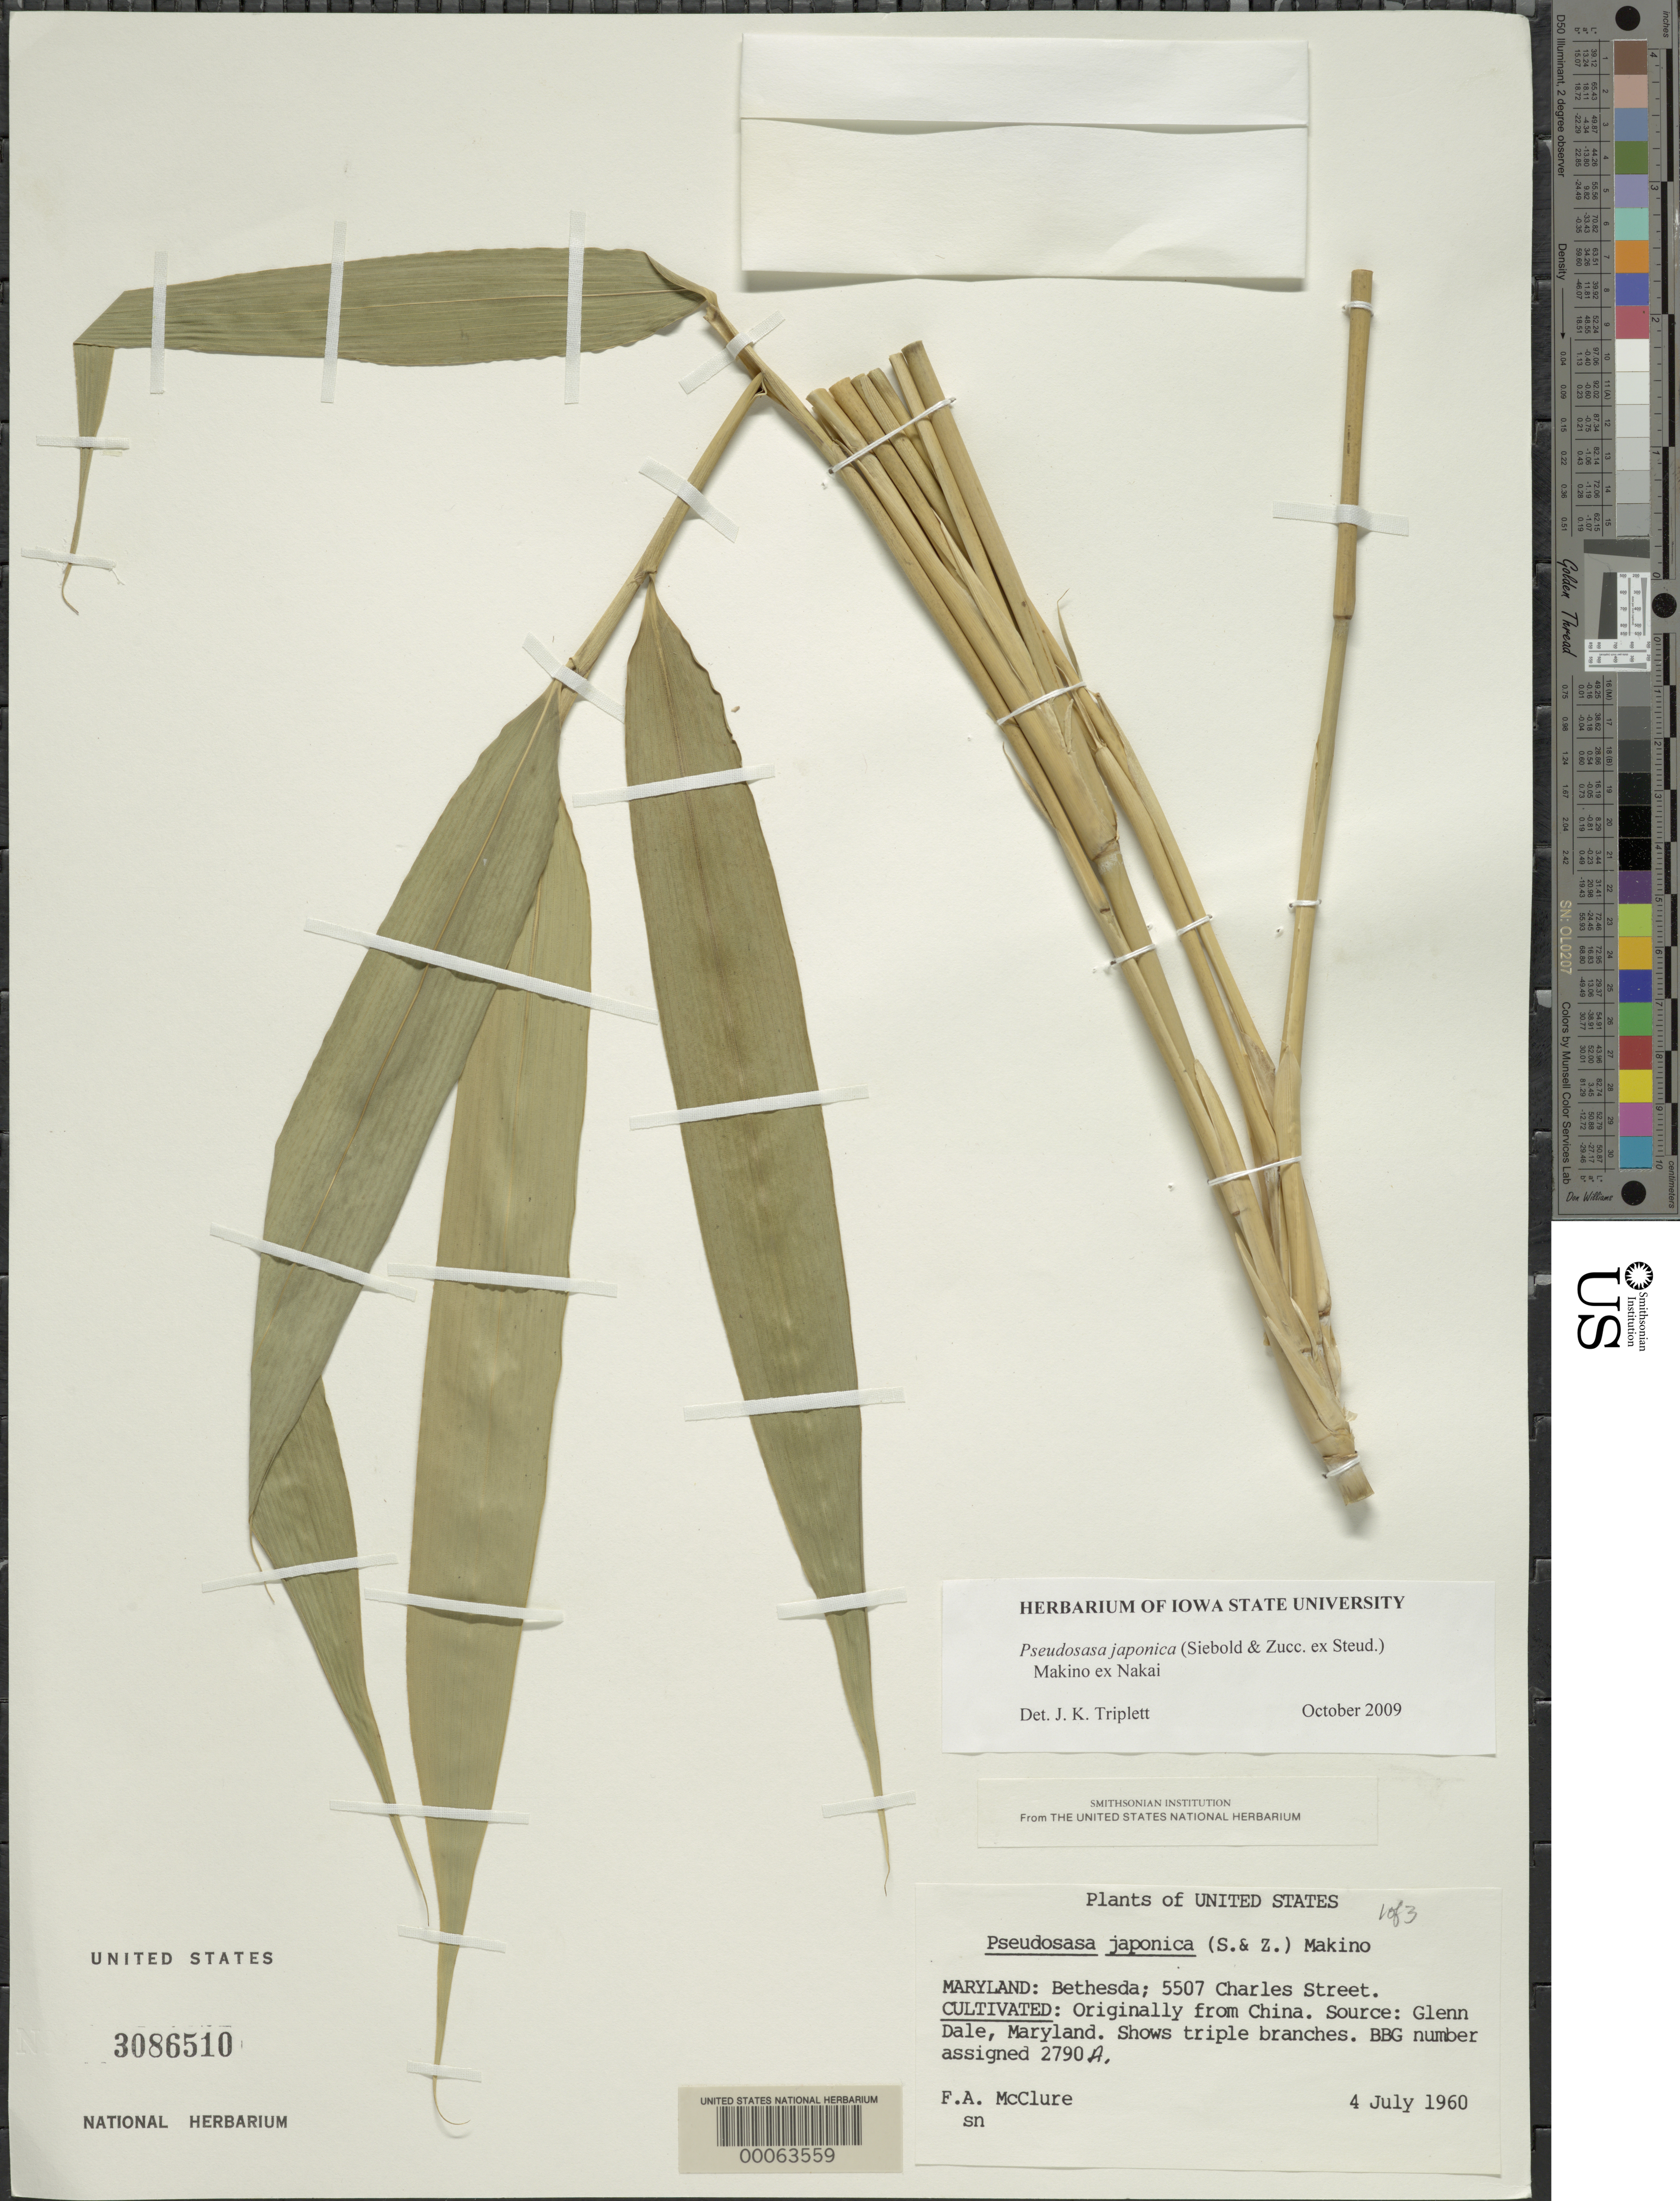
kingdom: Plantae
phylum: Tracheophyta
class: Liliopsida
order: Poales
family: Poaceae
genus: Pseudosasa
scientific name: Pseudosasa japonica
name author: (Siebold & Zucc. ex Steud.) Makino ex Nakai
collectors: F. A. McClure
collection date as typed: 04 Jul 1960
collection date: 1960-07-04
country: United States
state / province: Maryland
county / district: Montgomery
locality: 5507 Charles Street, Bethesda (McClure's garden)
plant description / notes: Branch Complement, Leaf Complement; source: Glenn Dale, Maryland; BBG# 2790A; originally from China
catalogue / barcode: US 3086510